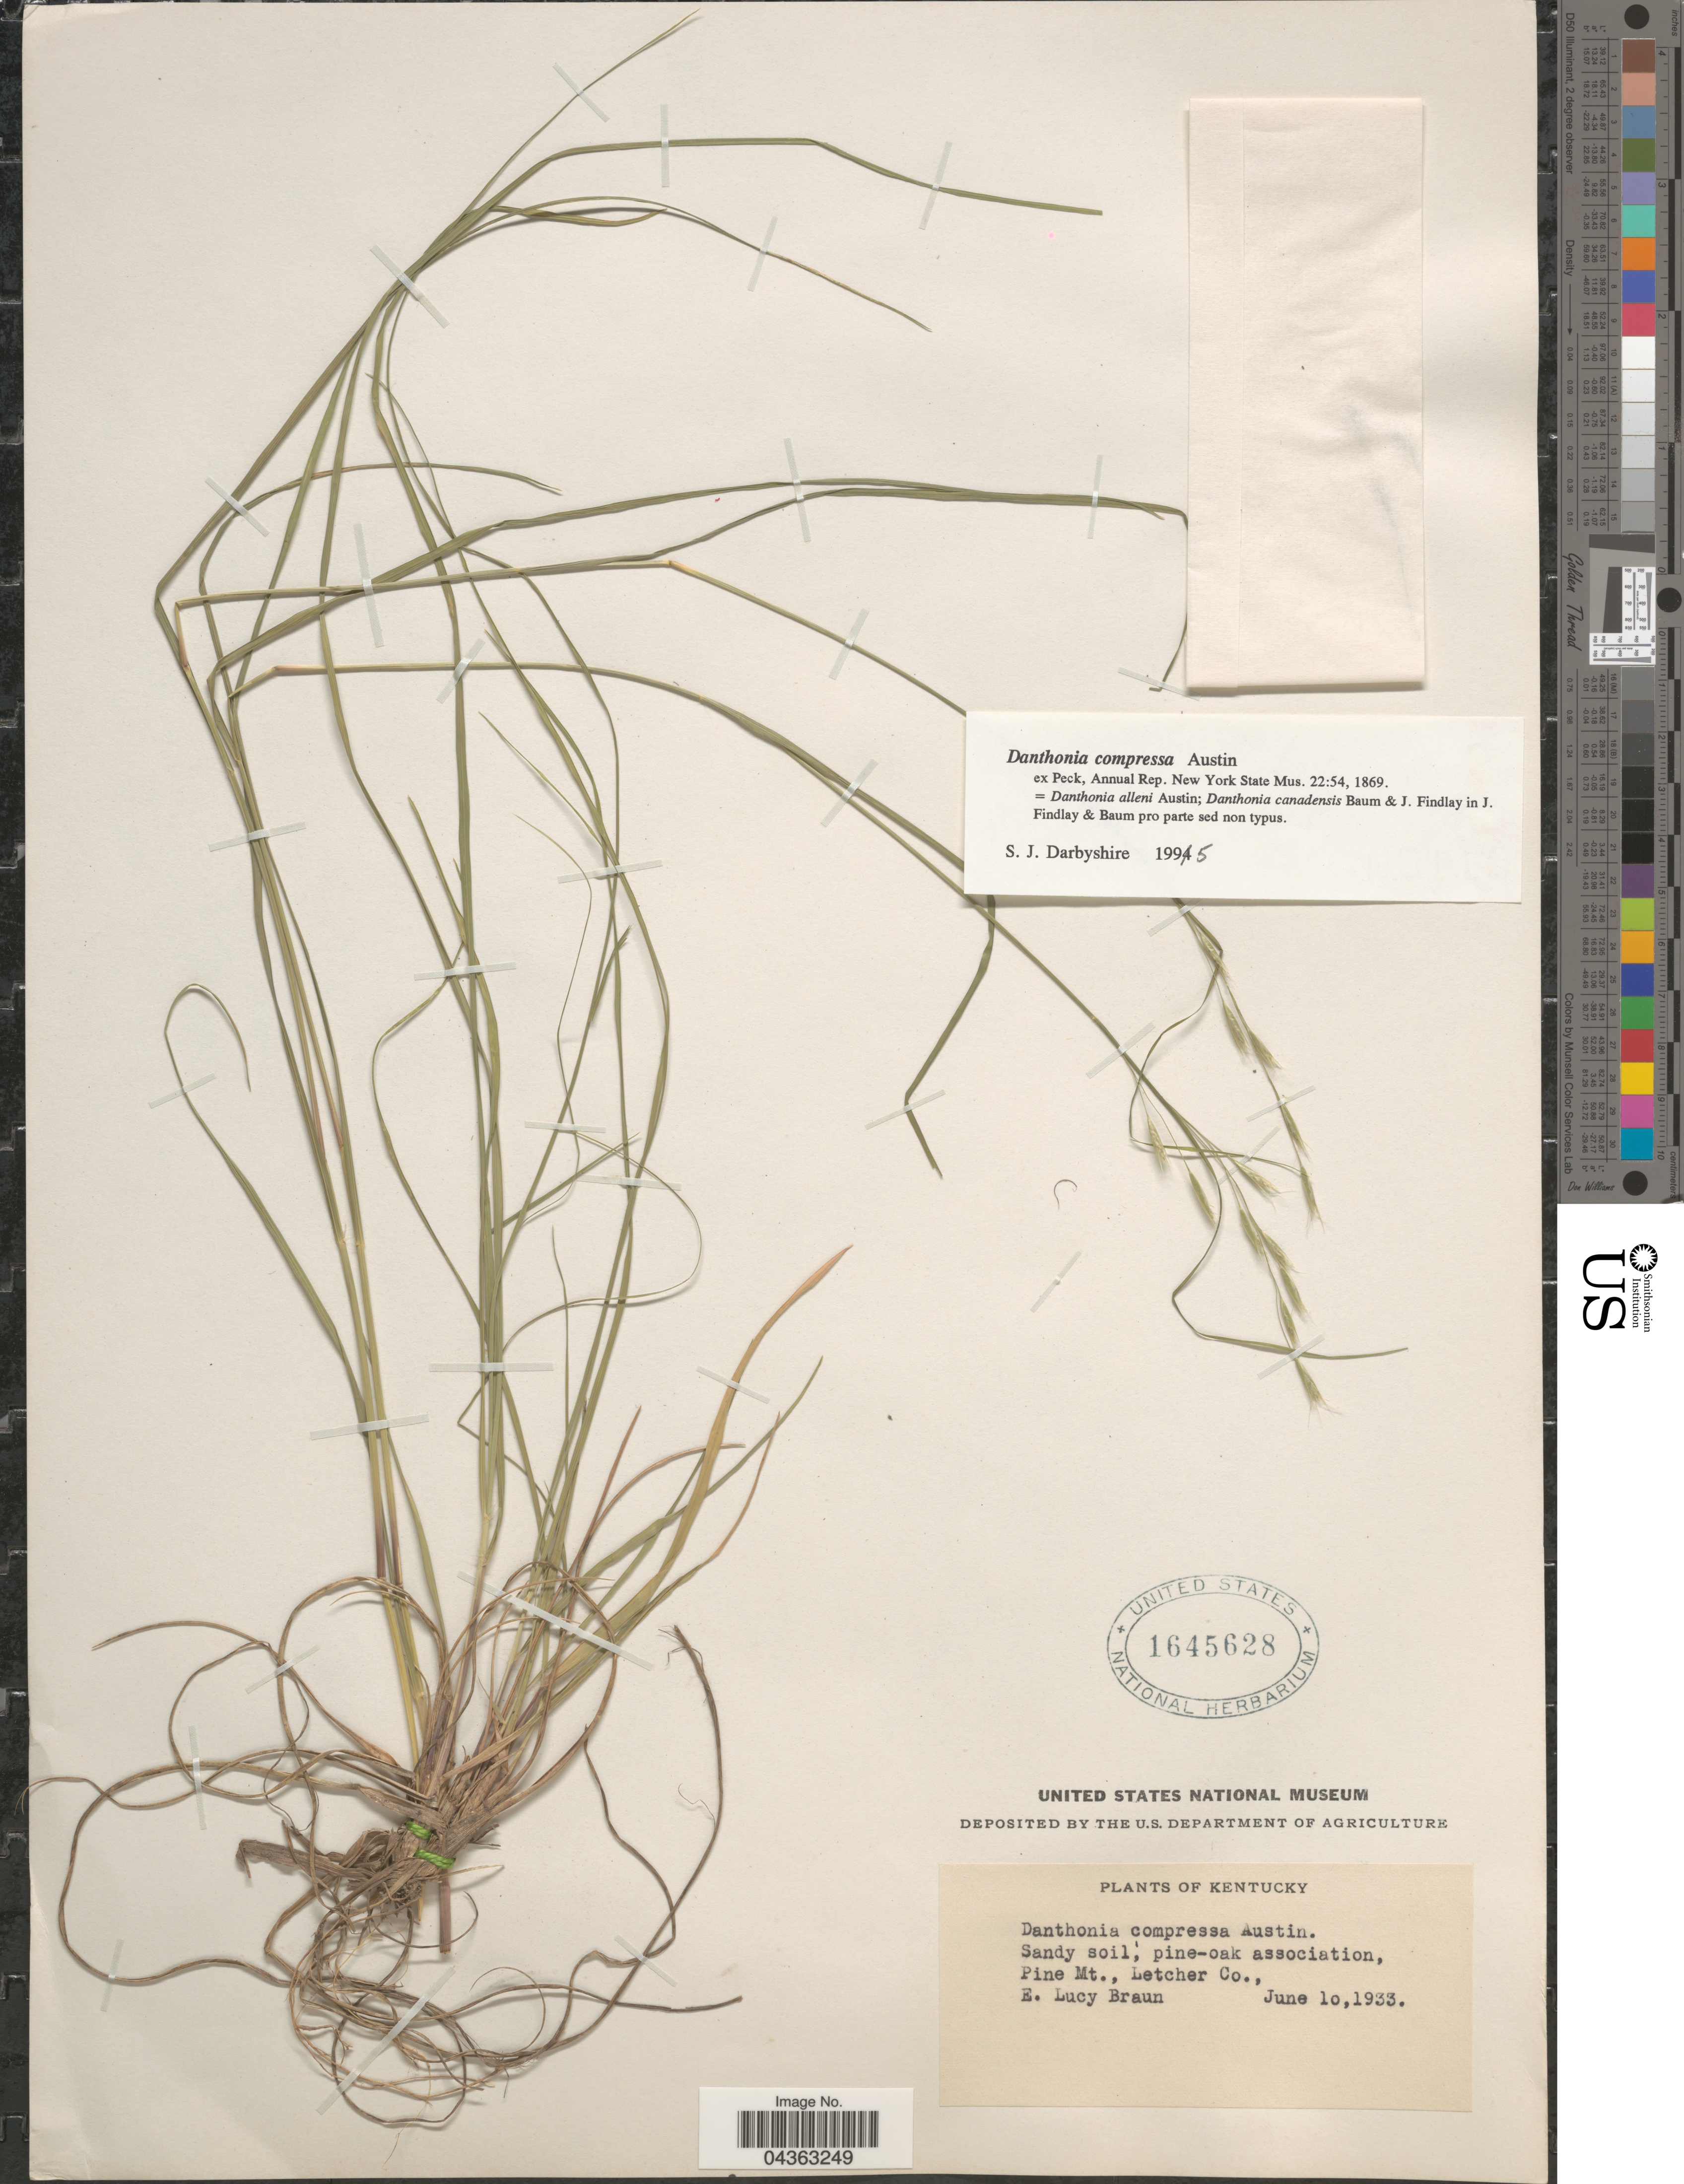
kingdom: Plantae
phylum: Tracheophyta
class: Liliopsida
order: Poales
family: Poaceae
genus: Danthonia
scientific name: Danthonia compressa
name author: Austin in F. Peck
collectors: E. L. Braun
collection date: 1933-06-10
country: United States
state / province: Kentucky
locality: Pine Mt., Letcher Co.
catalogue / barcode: US 1645628